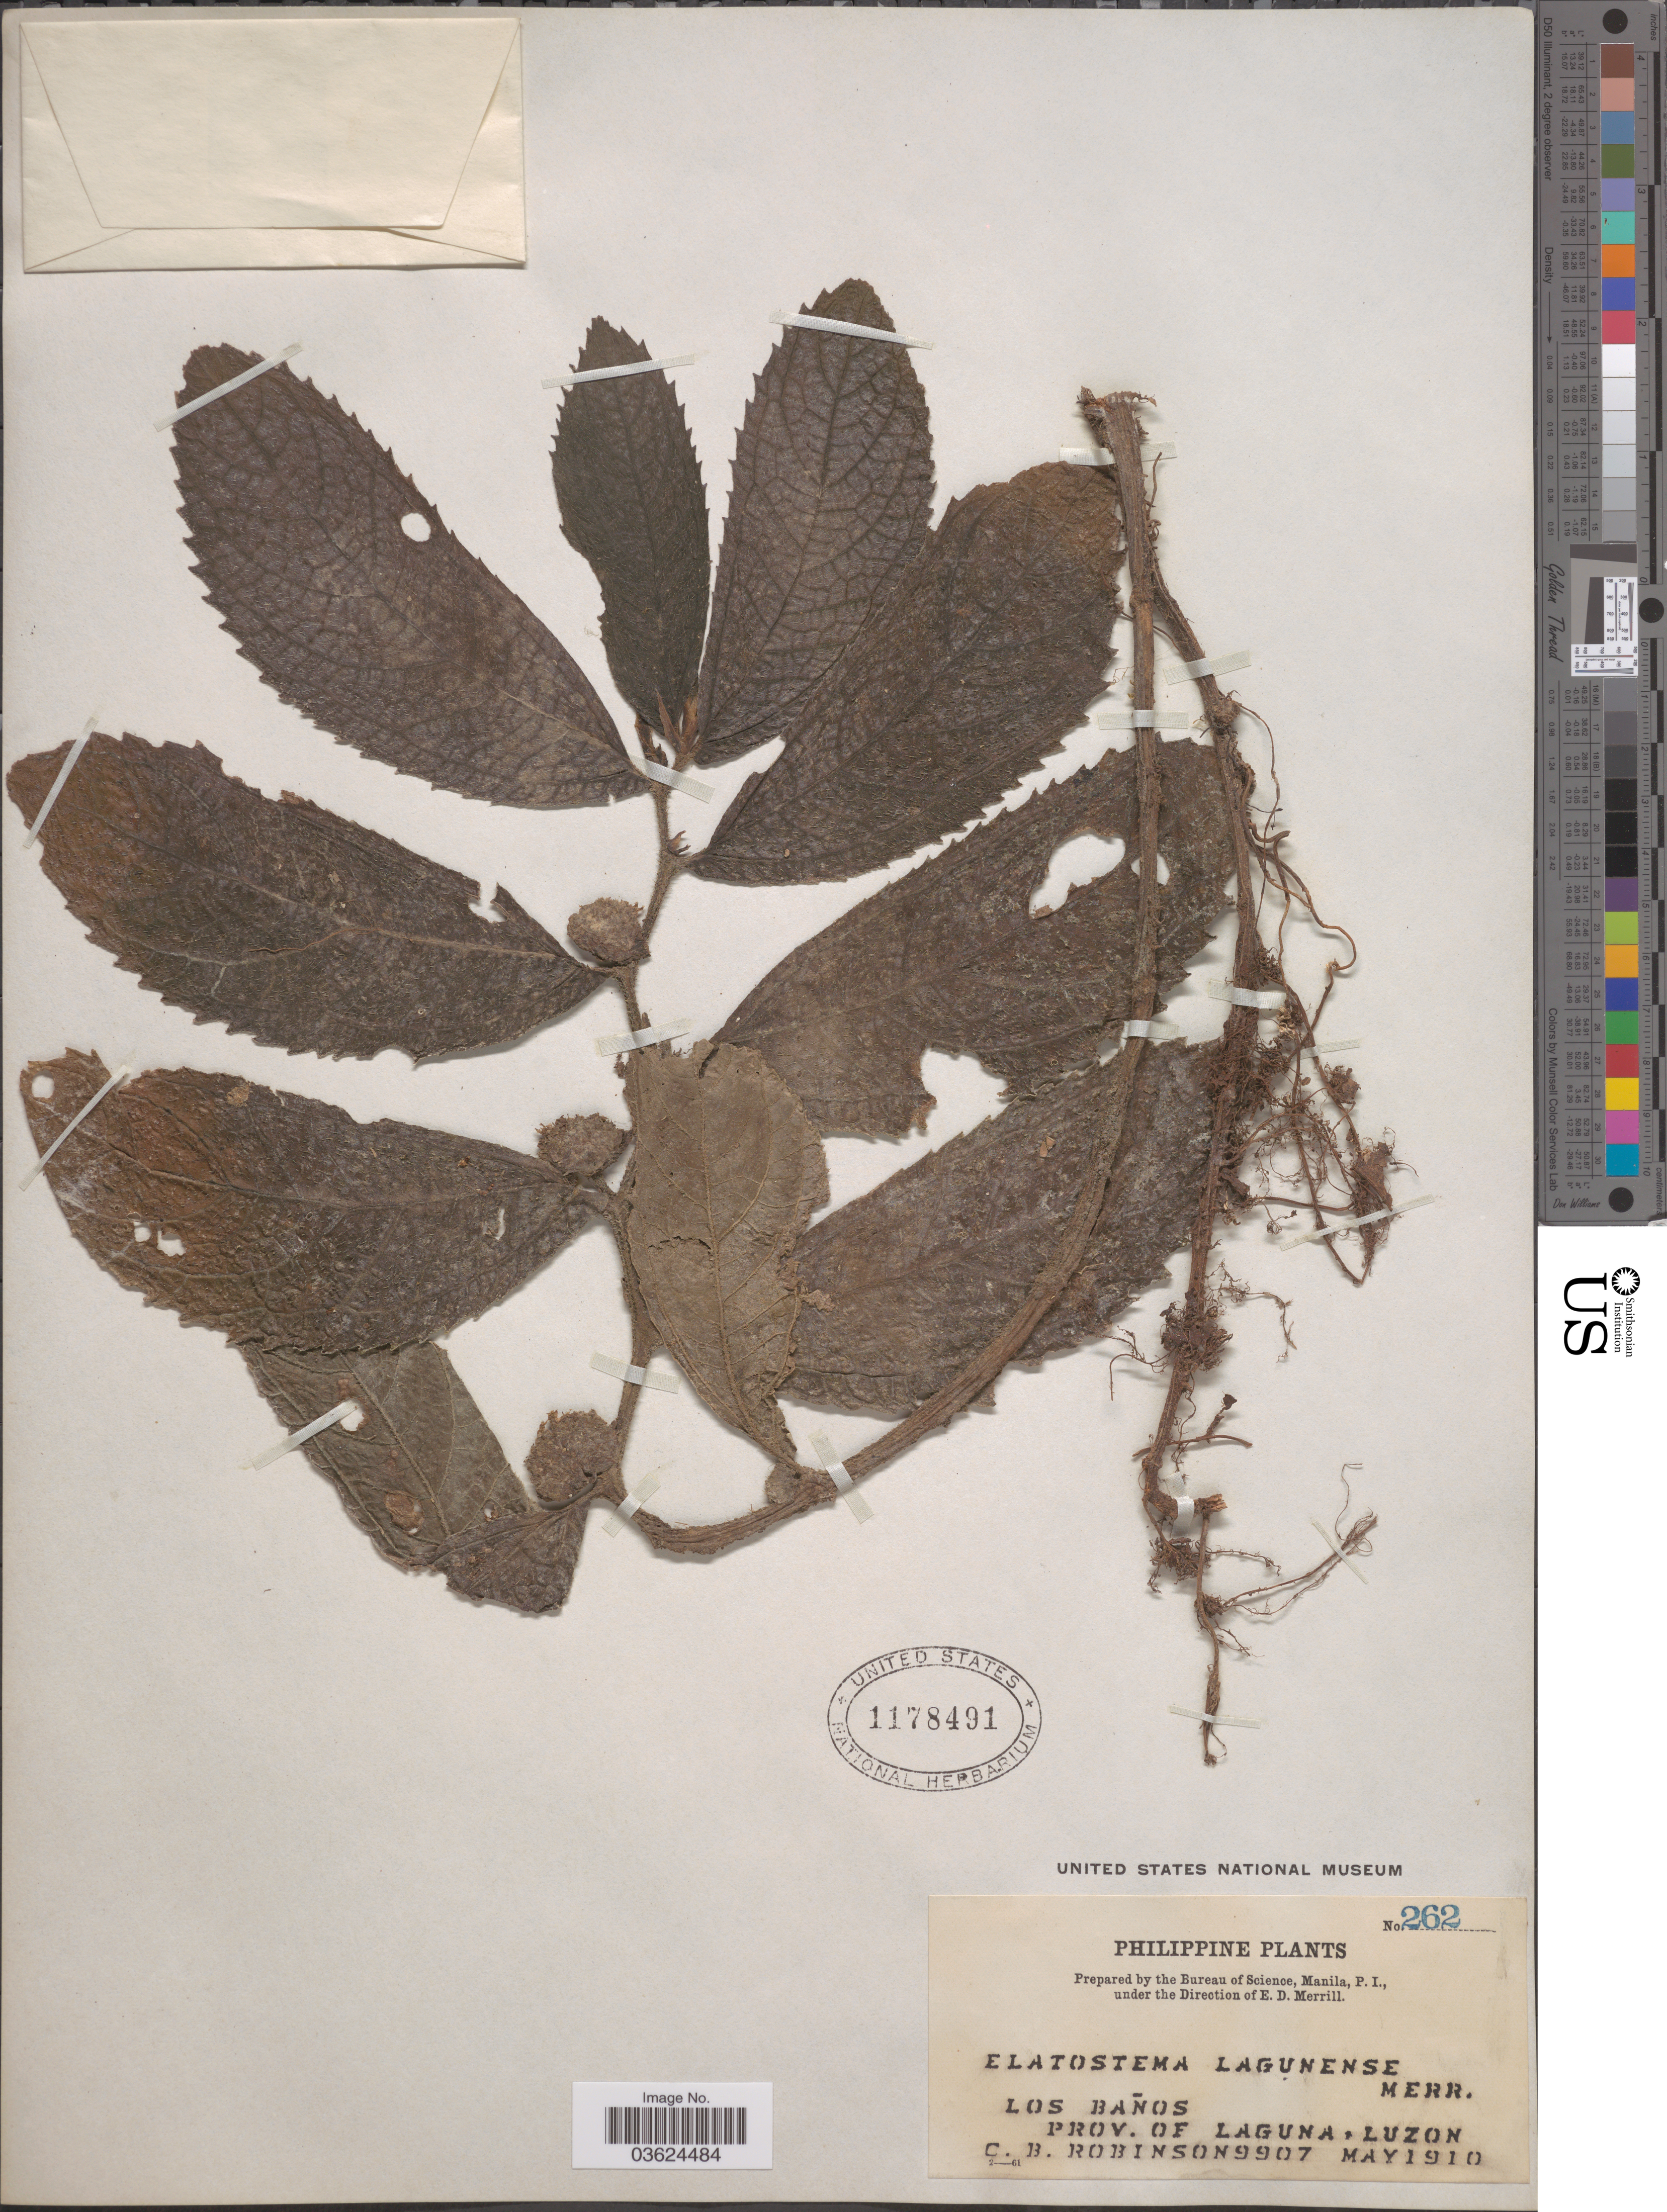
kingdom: Plantae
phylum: Tracheophyta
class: Magnoliopsida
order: Rosales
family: Urticaceae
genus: Elatostema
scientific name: Elatostema lagunense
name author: Merr. in C.B. Rob.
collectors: C. Robinson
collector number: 9907/262?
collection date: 1910-05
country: Philippines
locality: Los Baños, Prov. of Laguna, Luzon.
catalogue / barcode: US 1178491